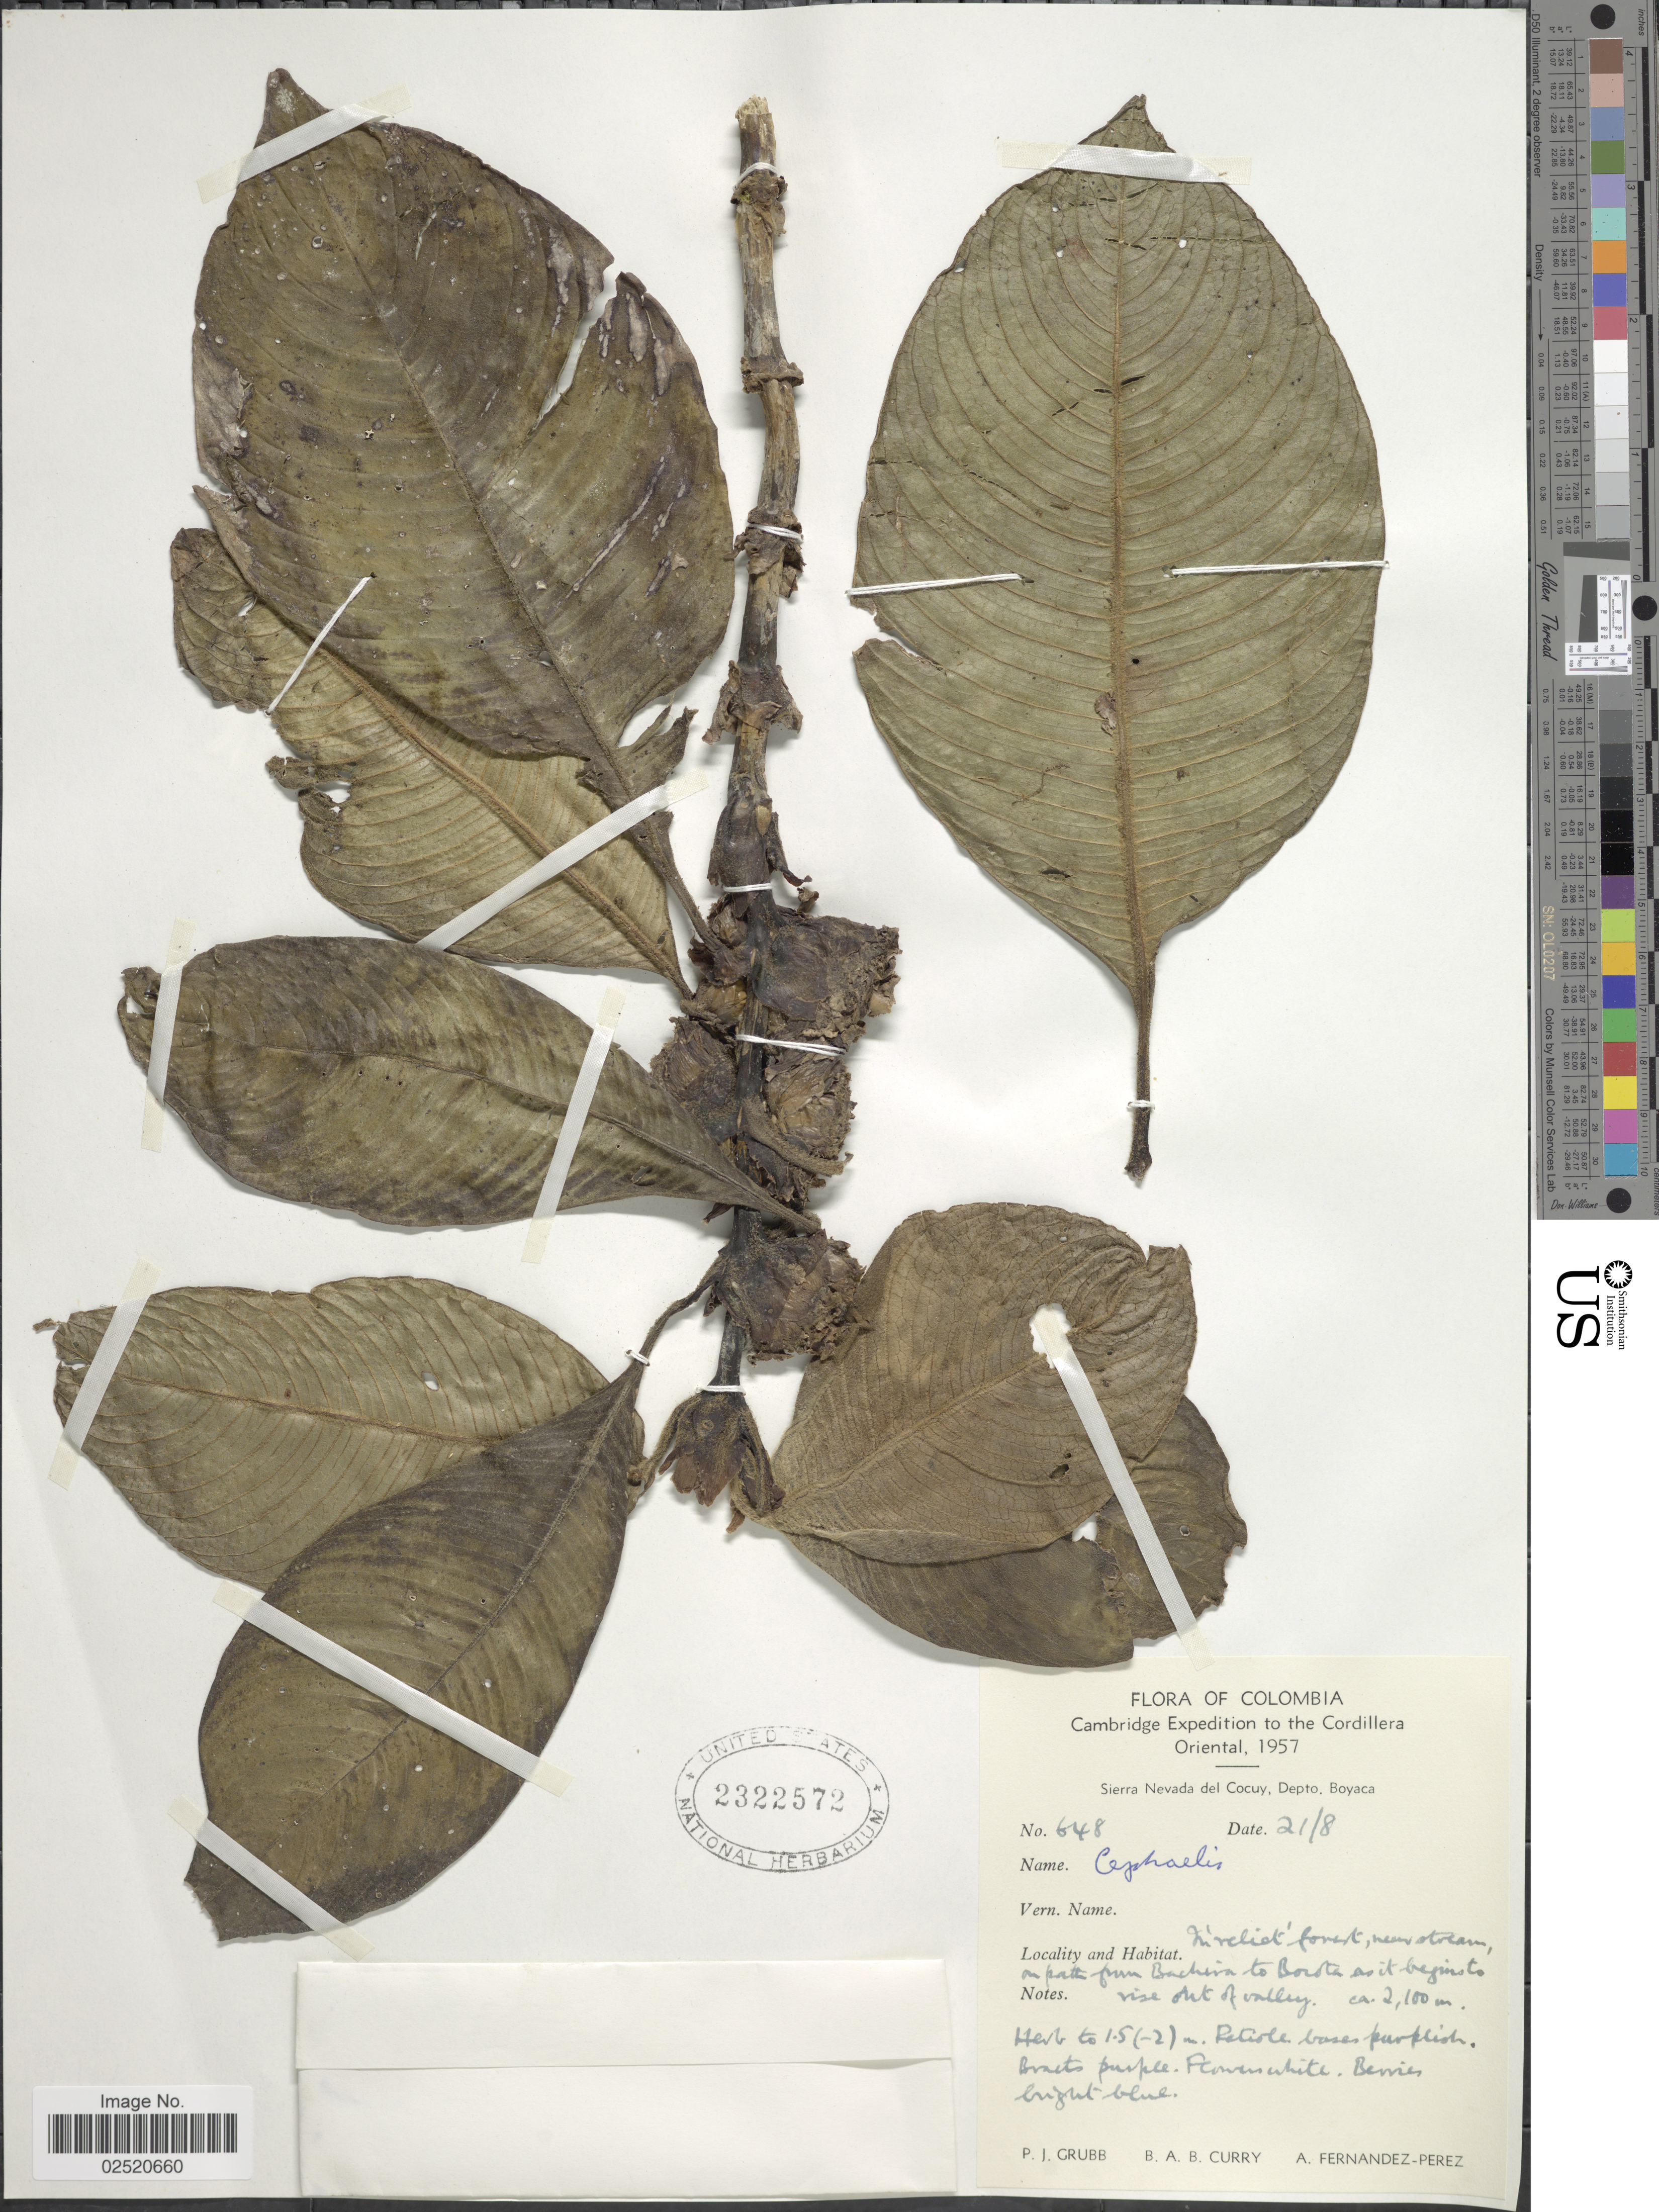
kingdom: Plantae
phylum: Tracheophyta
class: Magnoliopsida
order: Gentianales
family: Rubiaceae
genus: Psychotria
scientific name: Psychotria sp.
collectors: P. J. Grubb, B. A. B. Curry & A. Fernández-Pérez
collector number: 648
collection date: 1957-08-21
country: Colombia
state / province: Boyacá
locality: Cordillera Oriental. Sierra Nevada del Cocuy. on path from Bachira to Bocota as it begins to rise out of valley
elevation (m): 2100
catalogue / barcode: US 2322572